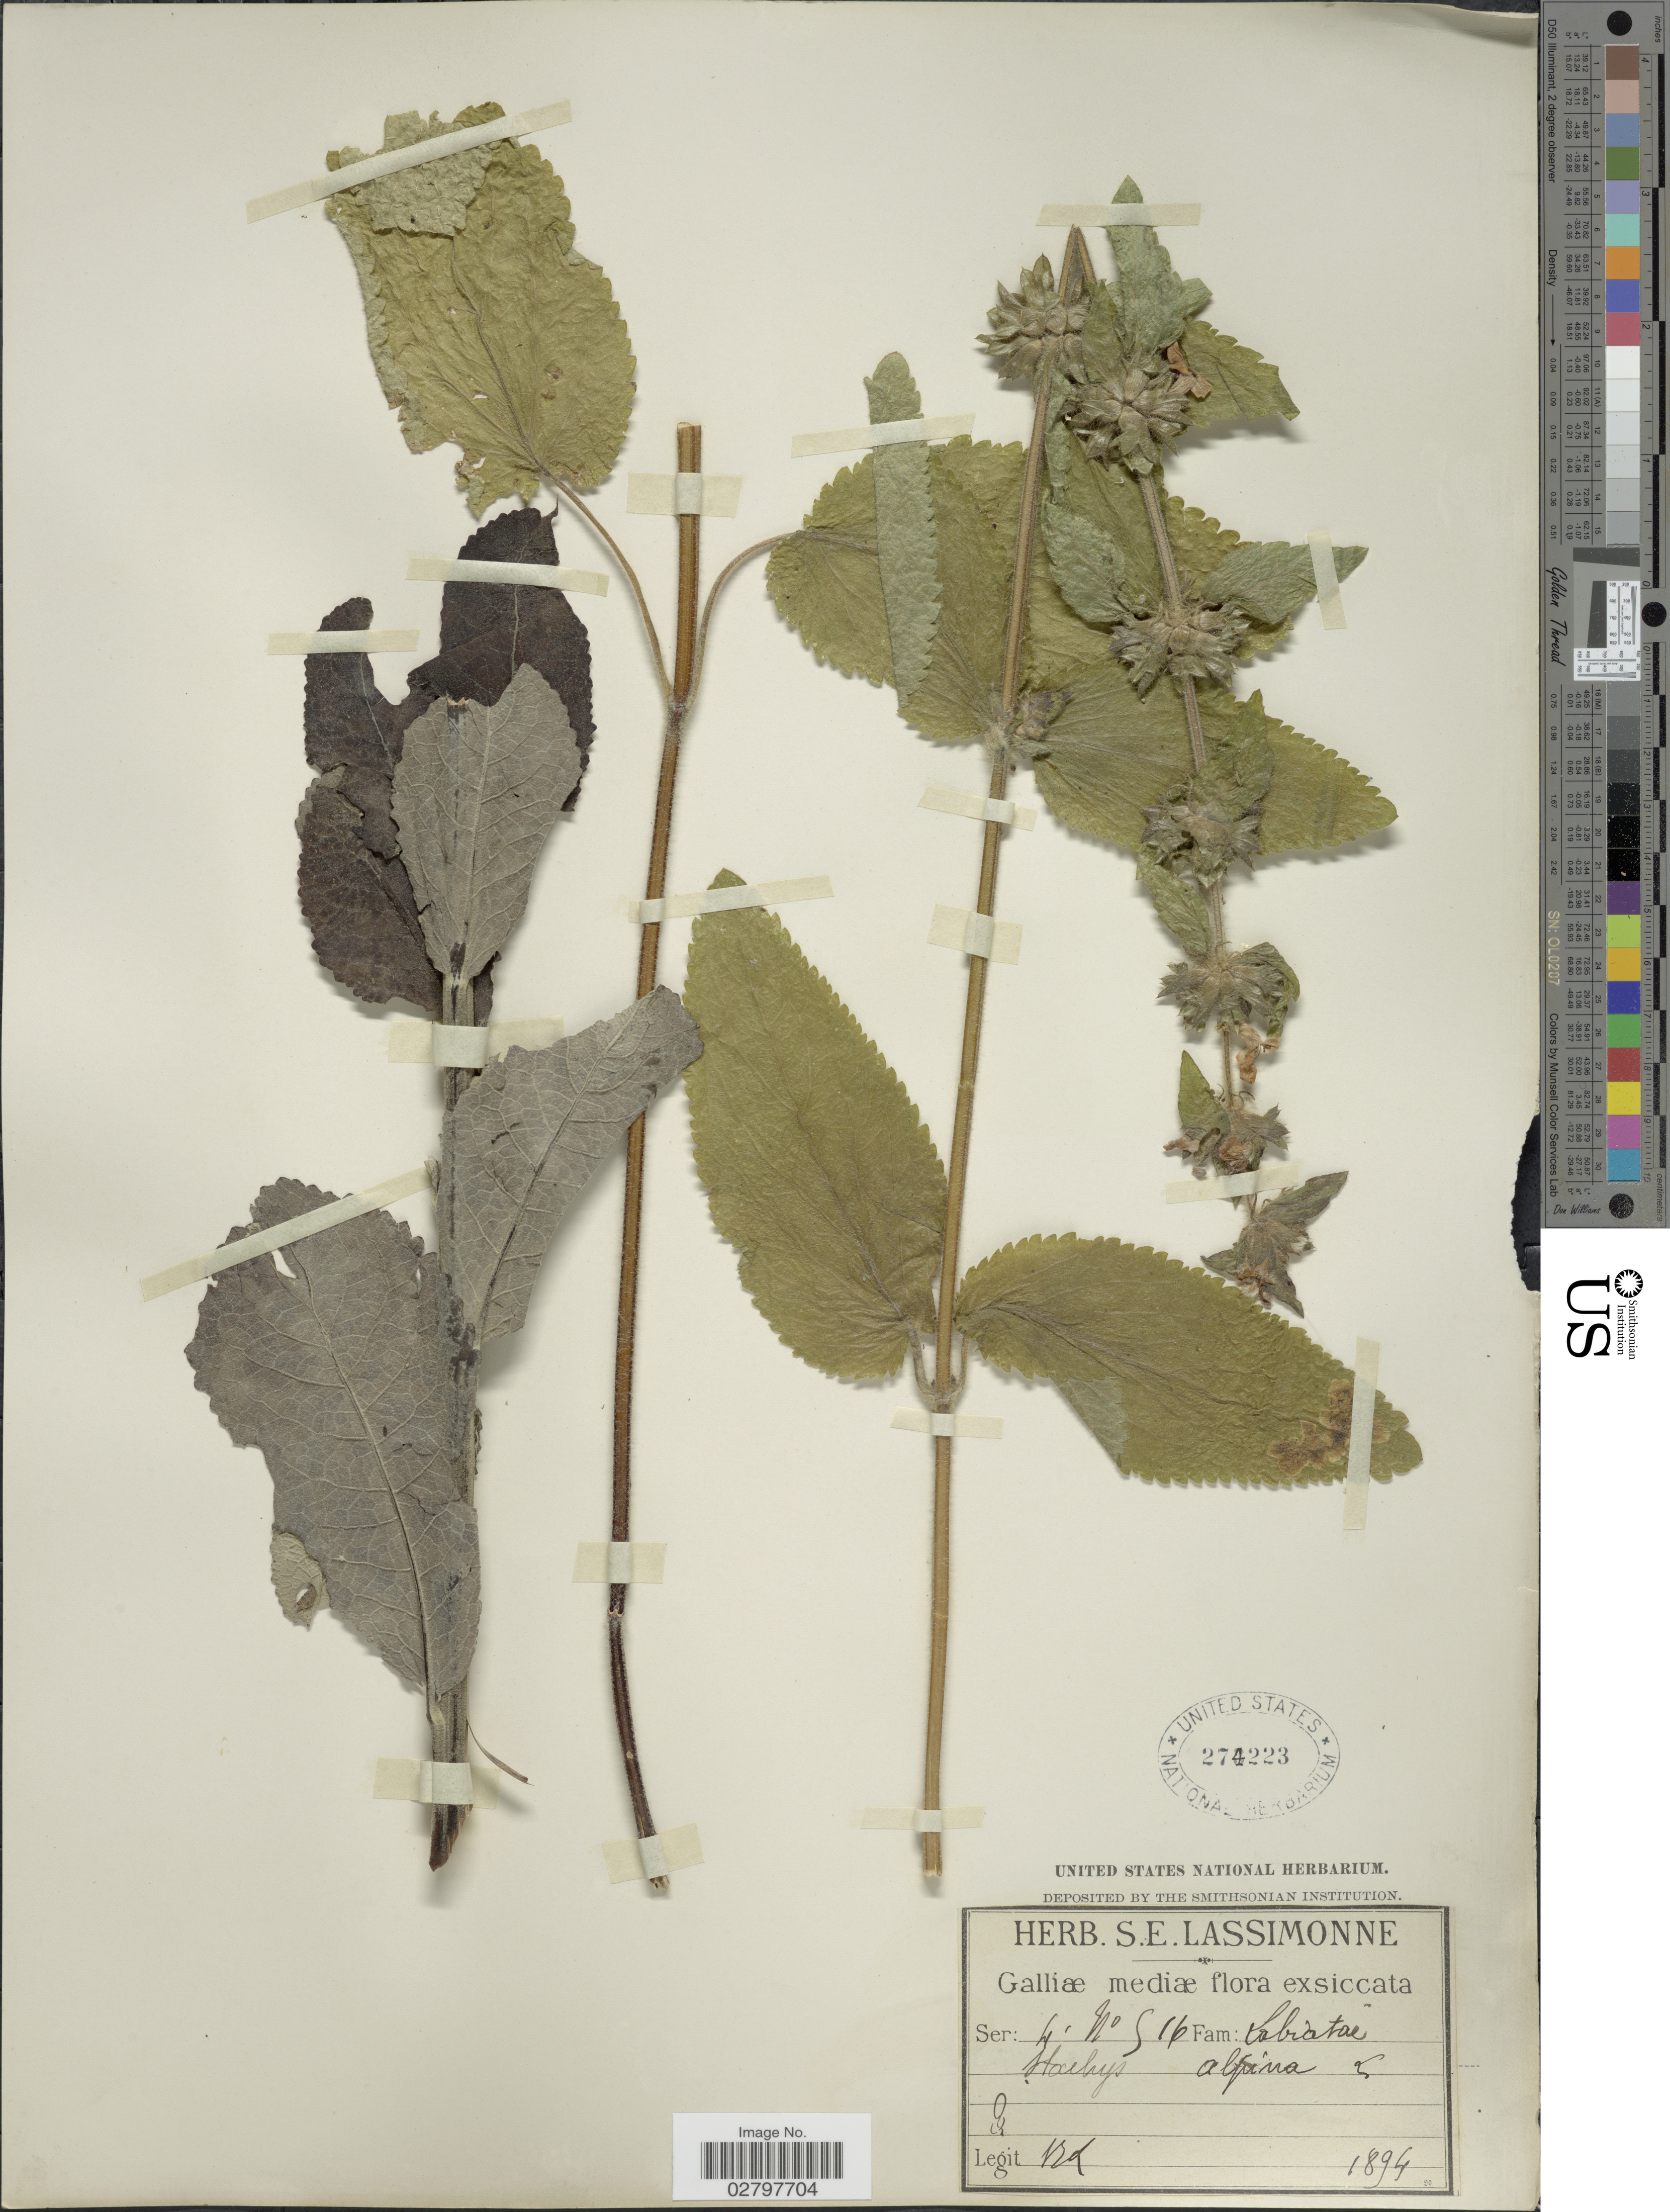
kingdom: Plantae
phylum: Tracheophyta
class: Magnoliopsida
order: Lamiales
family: Lamiaceae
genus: Stachys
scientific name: Stachys alpina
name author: L.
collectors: S. Lassimonne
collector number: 516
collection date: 1894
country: France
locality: Galliæ mediæ.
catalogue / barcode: US 274223